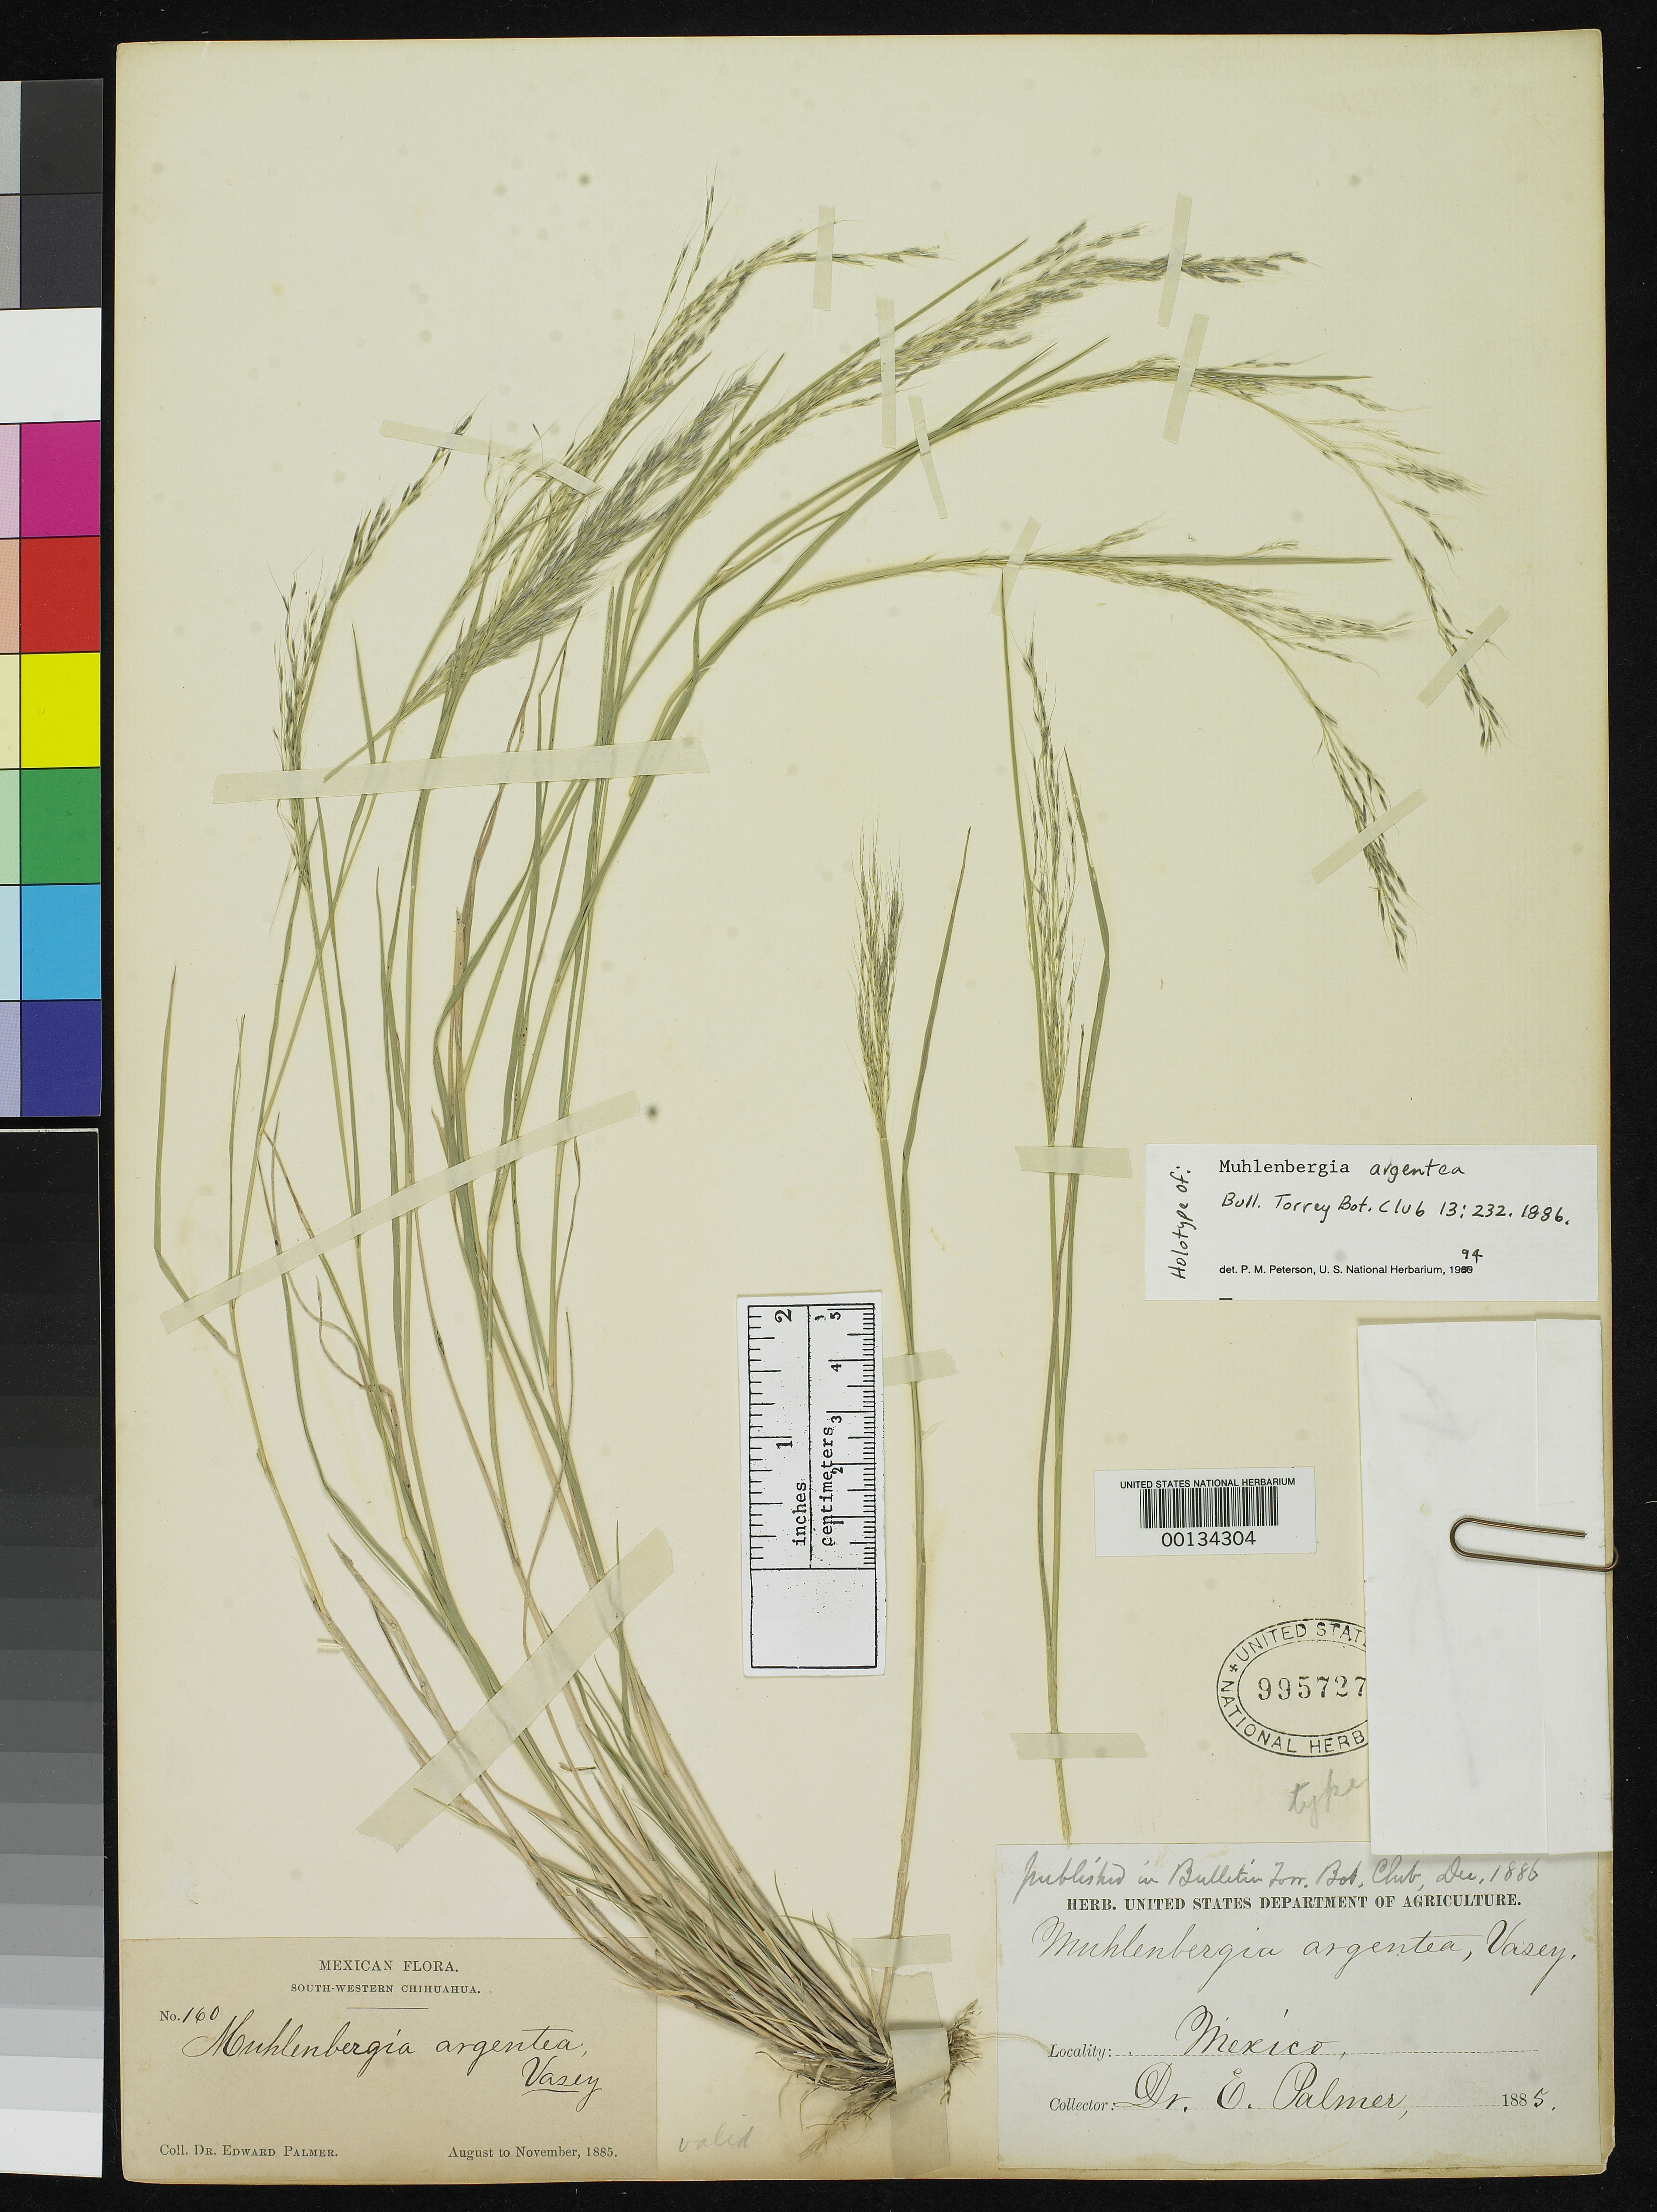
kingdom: Plantae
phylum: Tracheophyta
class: Liliopsida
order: Poales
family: Poaceae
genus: Muhlenbergia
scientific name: Muhlenbergia argentea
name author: Vasey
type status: Isotype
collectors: E. Palmer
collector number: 160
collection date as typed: Aug 1885 to -- Nov 1885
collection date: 1885-08/1885-11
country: Mexico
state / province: Chihuahua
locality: Southwest.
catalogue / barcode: US 995727